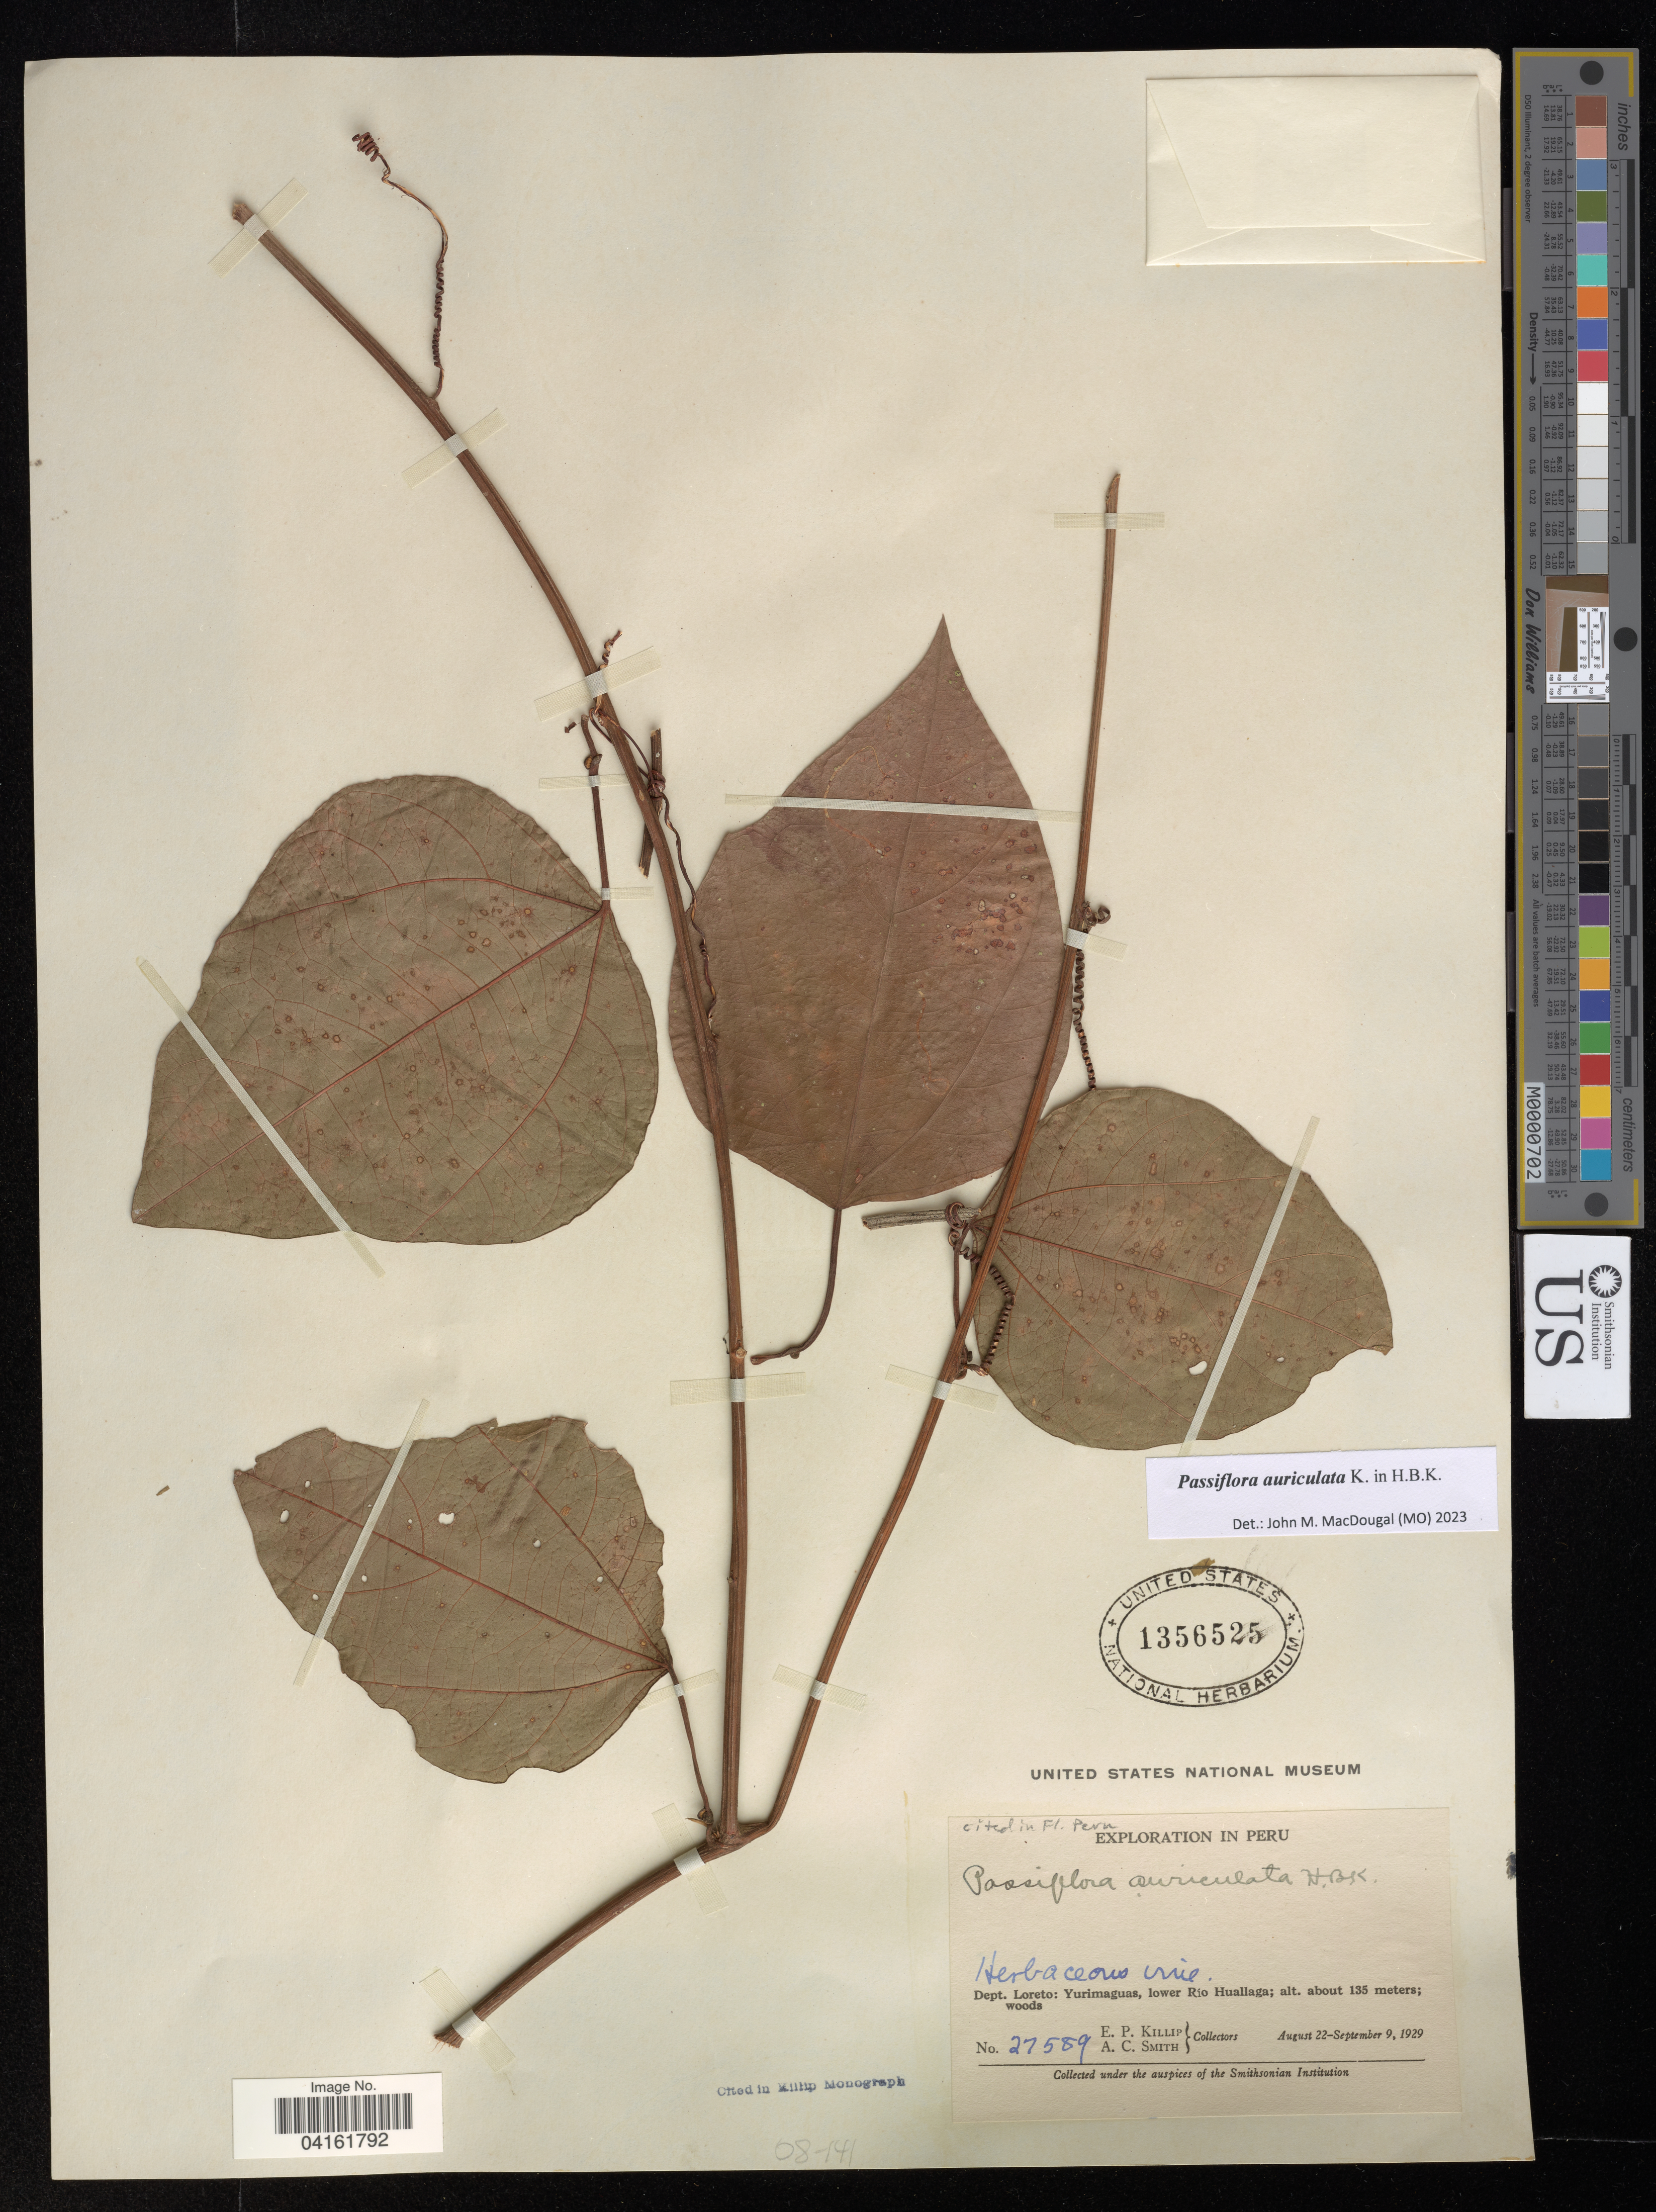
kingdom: Plantae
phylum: Tracheophyta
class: Magnoliopsida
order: Malpighiales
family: Passifloraceae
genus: Passiflora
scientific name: Passiflora auriculata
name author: Kunth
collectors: E. P. Killip & A. C. Smith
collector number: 27589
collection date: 1929-08-22/1929-09-09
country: Peru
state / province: Loreto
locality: Dept. Loreto: Yurimaguas, lower Río Huallaga.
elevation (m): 135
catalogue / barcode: US 1356525